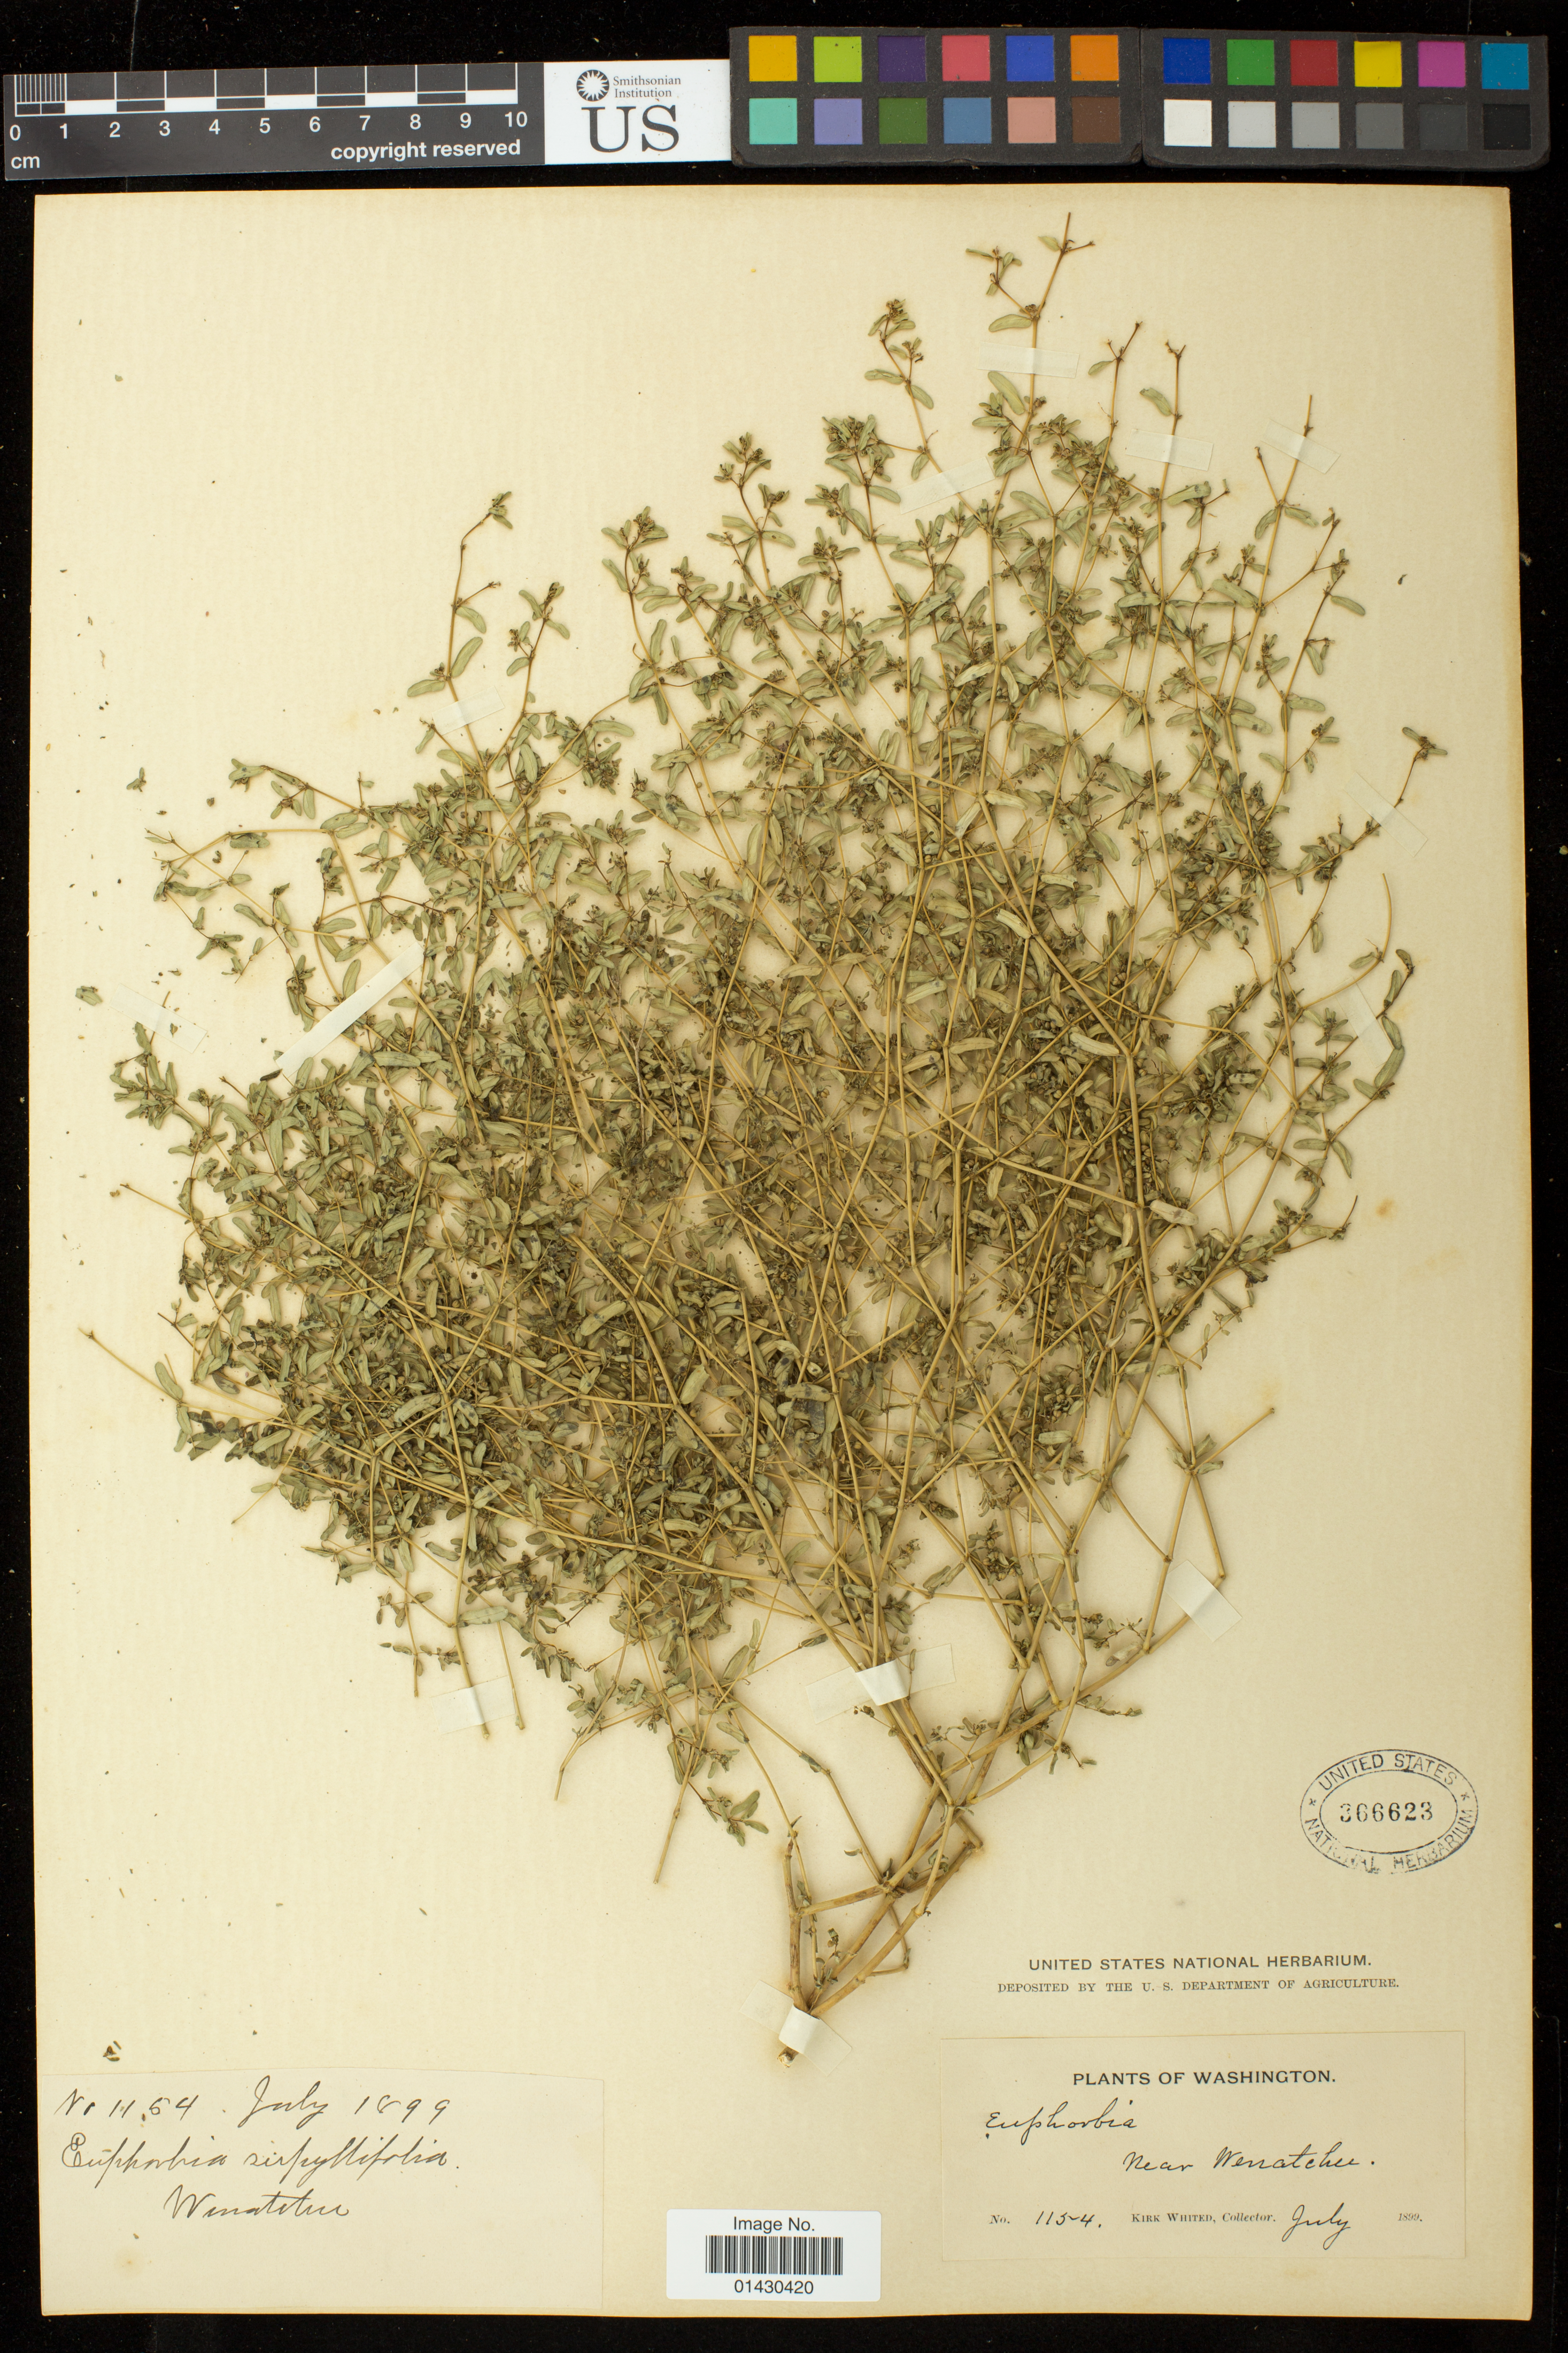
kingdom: Plantae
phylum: Tracheophyta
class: Magnoliopsida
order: Malpighiales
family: Euphorbiaceae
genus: Euphorbia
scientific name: Euphorbia serpillifolia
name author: Pers.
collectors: K. Whited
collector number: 1154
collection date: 1899-07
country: United States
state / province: Washington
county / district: Chelan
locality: Near Wenatchee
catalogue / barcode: US 366623